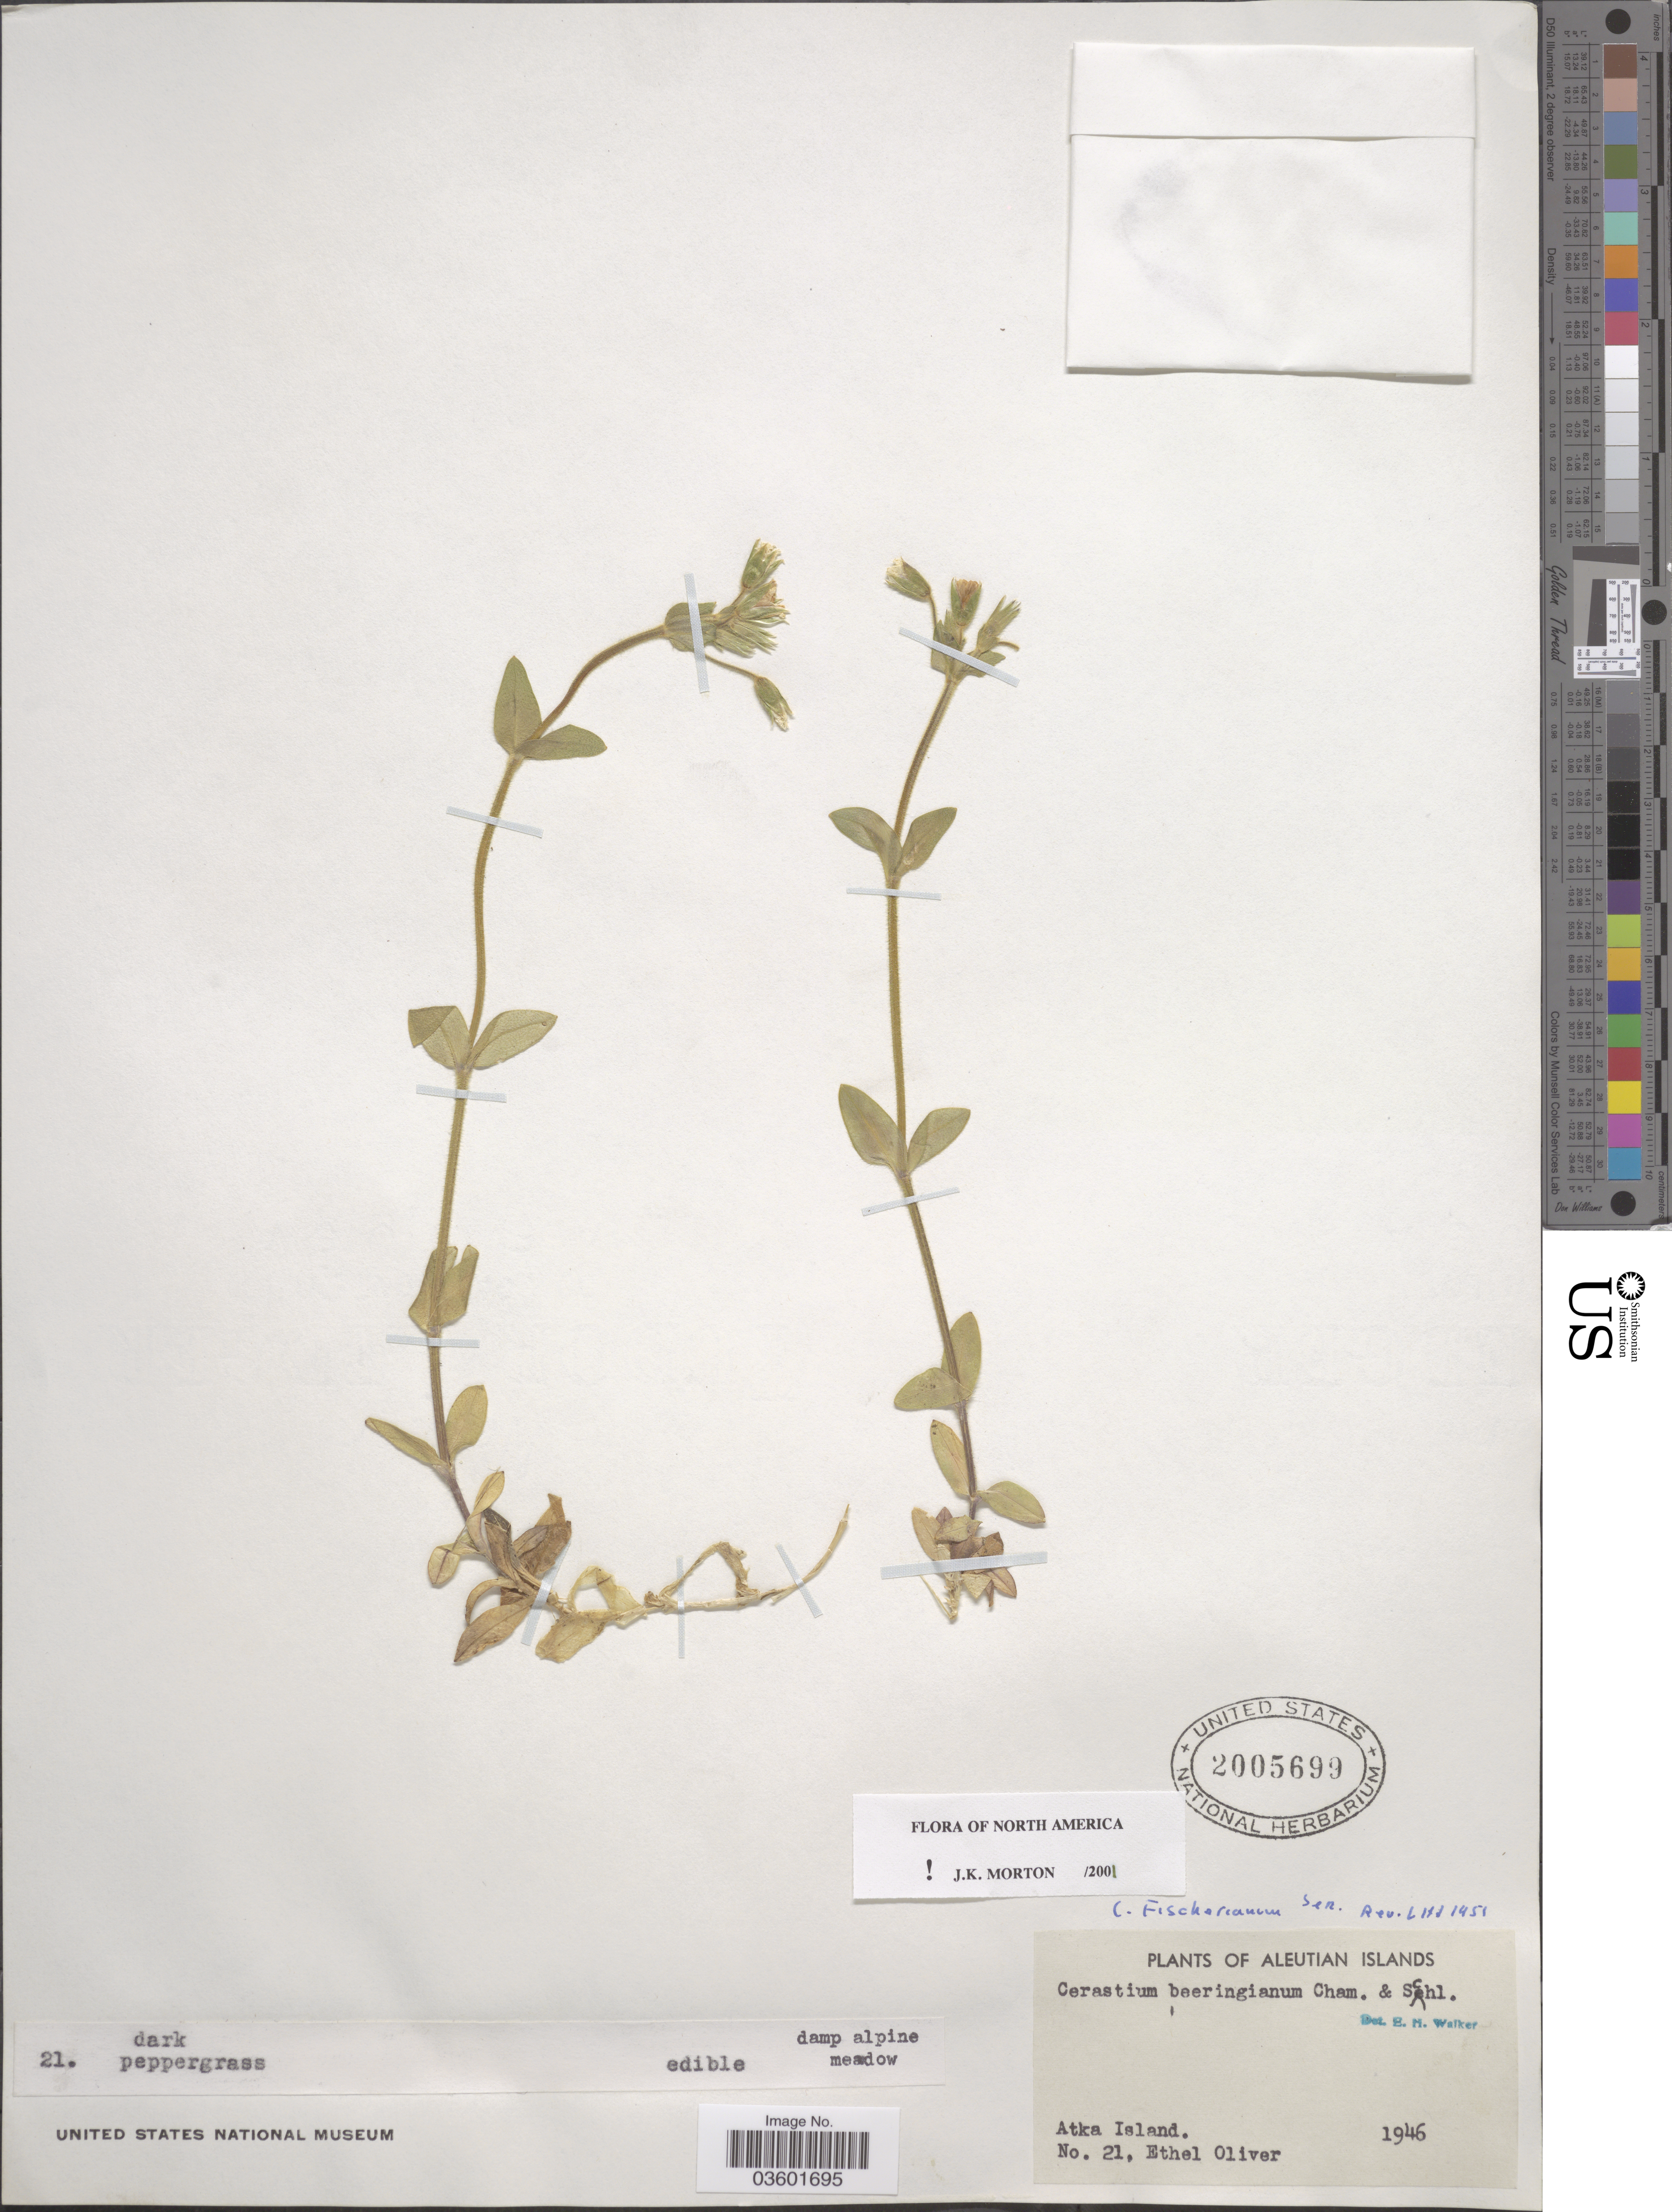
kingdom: Plantae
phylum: Tracheophyta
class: Magnoliopsida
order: Caryophyllales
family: Caryophyllaceae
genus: Cerastium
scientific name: Cerastium fischerianum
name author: Ser.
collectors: E. Oliver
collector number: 21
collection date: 1946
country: United States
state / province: Alaska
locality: Aleutian Islands. Atka Island.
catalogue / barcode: US 2005699